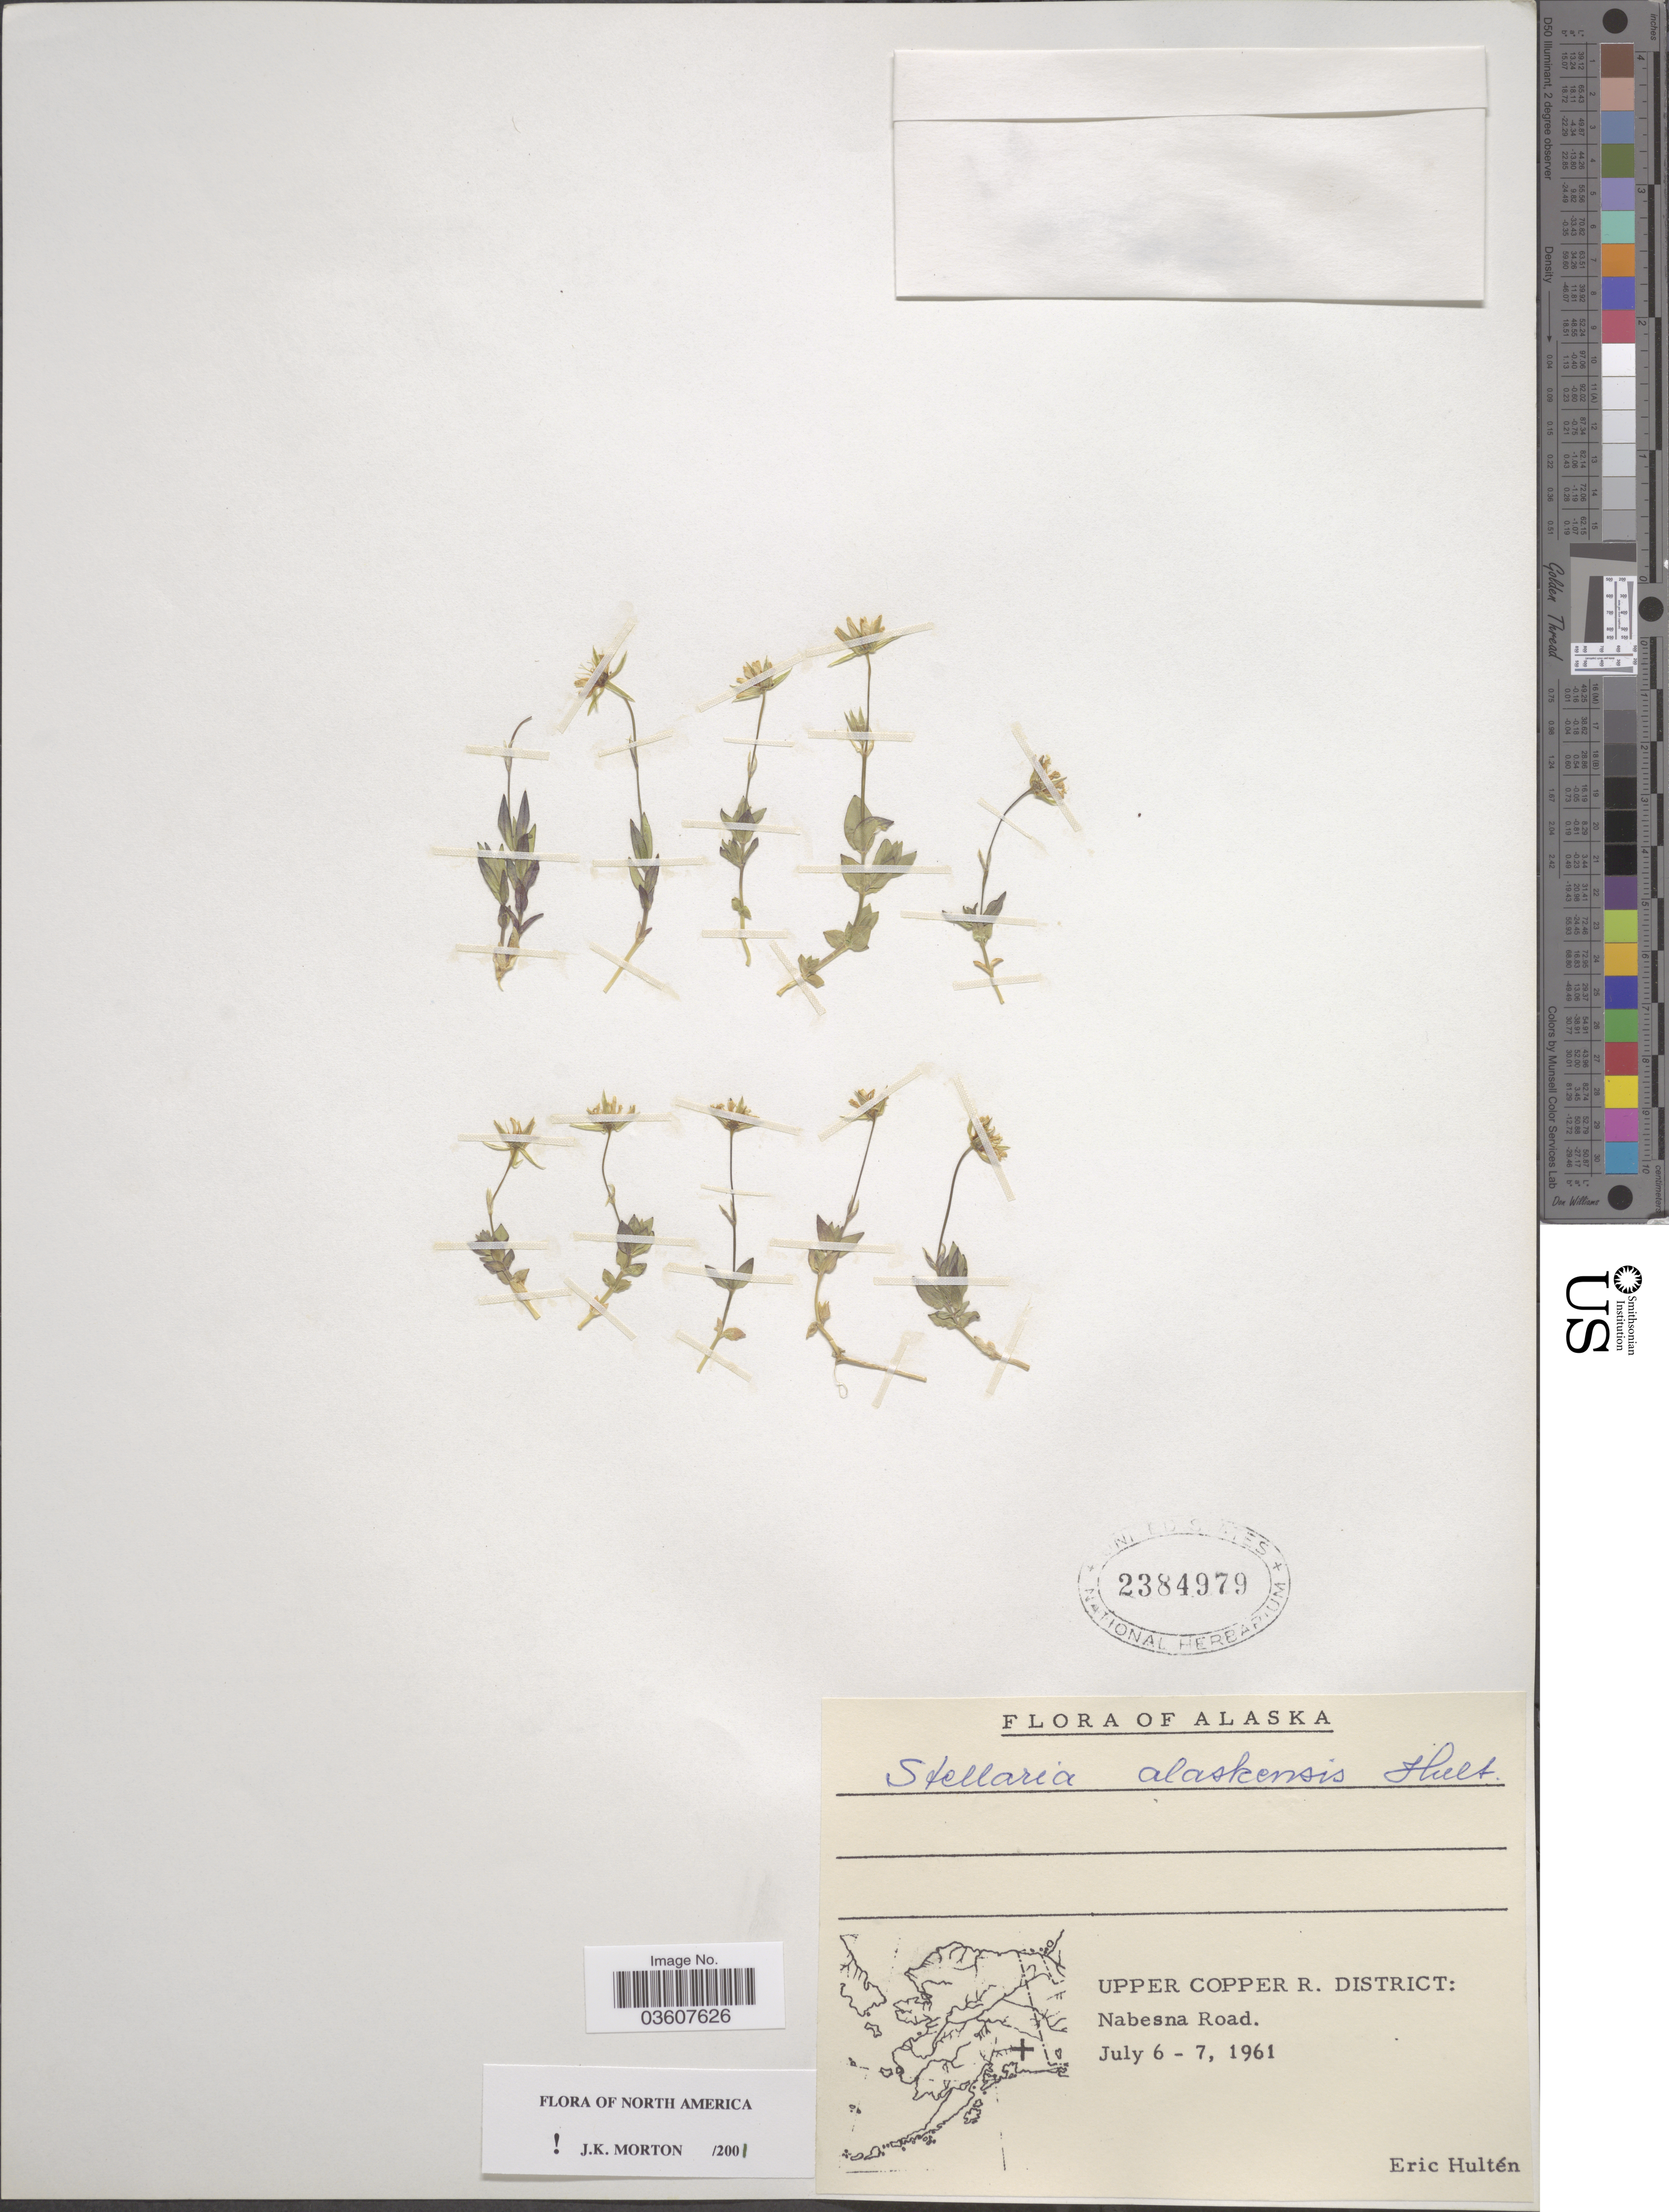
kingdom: Plantae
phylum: Tracheophyta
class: Magnoliopsida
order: Caryophyllales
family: Caryophyllaceae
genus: Stellaria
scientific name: Stellaria alaskana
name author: Hultén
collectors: E. G. Hultén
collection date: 1961-07-06/1961-07-07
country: United States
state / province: Alaska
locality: Upper Copper R. District: Nabesna Road.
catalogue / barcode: US 2384979